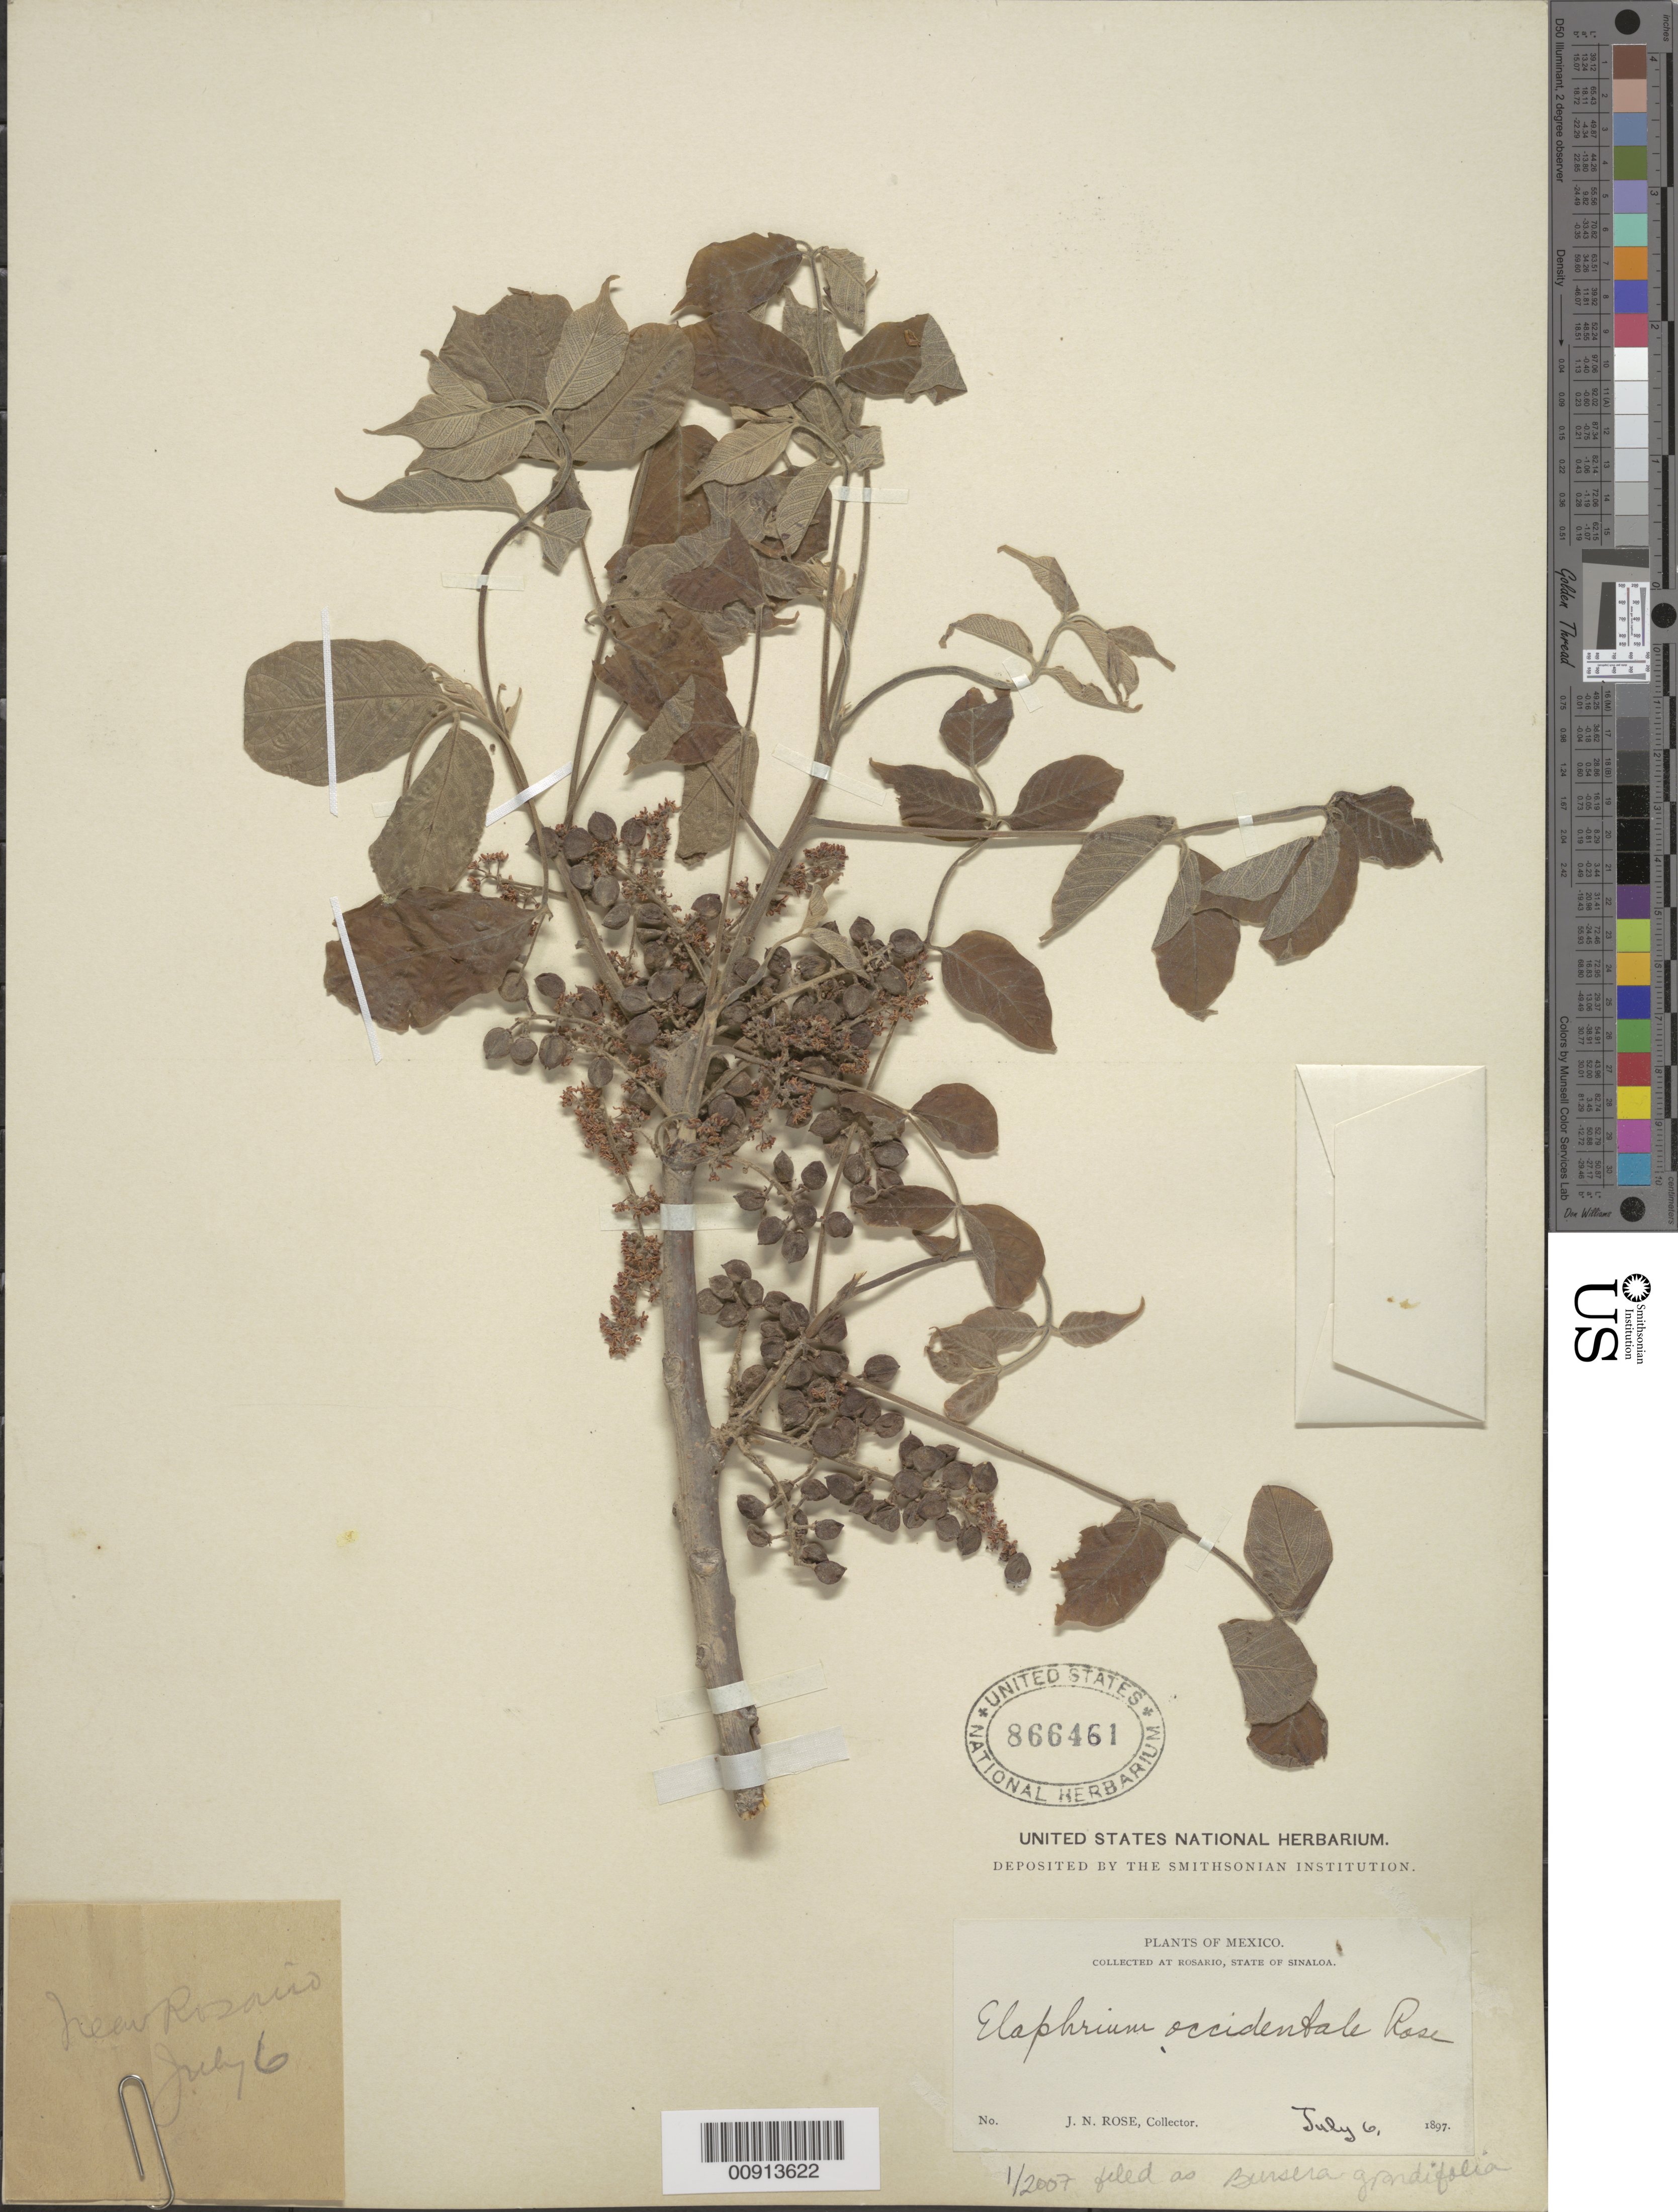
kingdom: Plantae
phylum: Tracheophyta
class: Magnoliopsida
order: Sapindales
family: Burseraceae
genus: Bursera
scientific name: Bursera grandifolia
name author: (Schltdl.) Engl.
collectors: J. N. Rose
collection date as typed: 06 Jul 1897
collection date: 1897-07-06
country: Mexico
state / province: Sinaloa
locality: Near Rosario, State of Sinaloa.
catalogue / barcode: US 866461